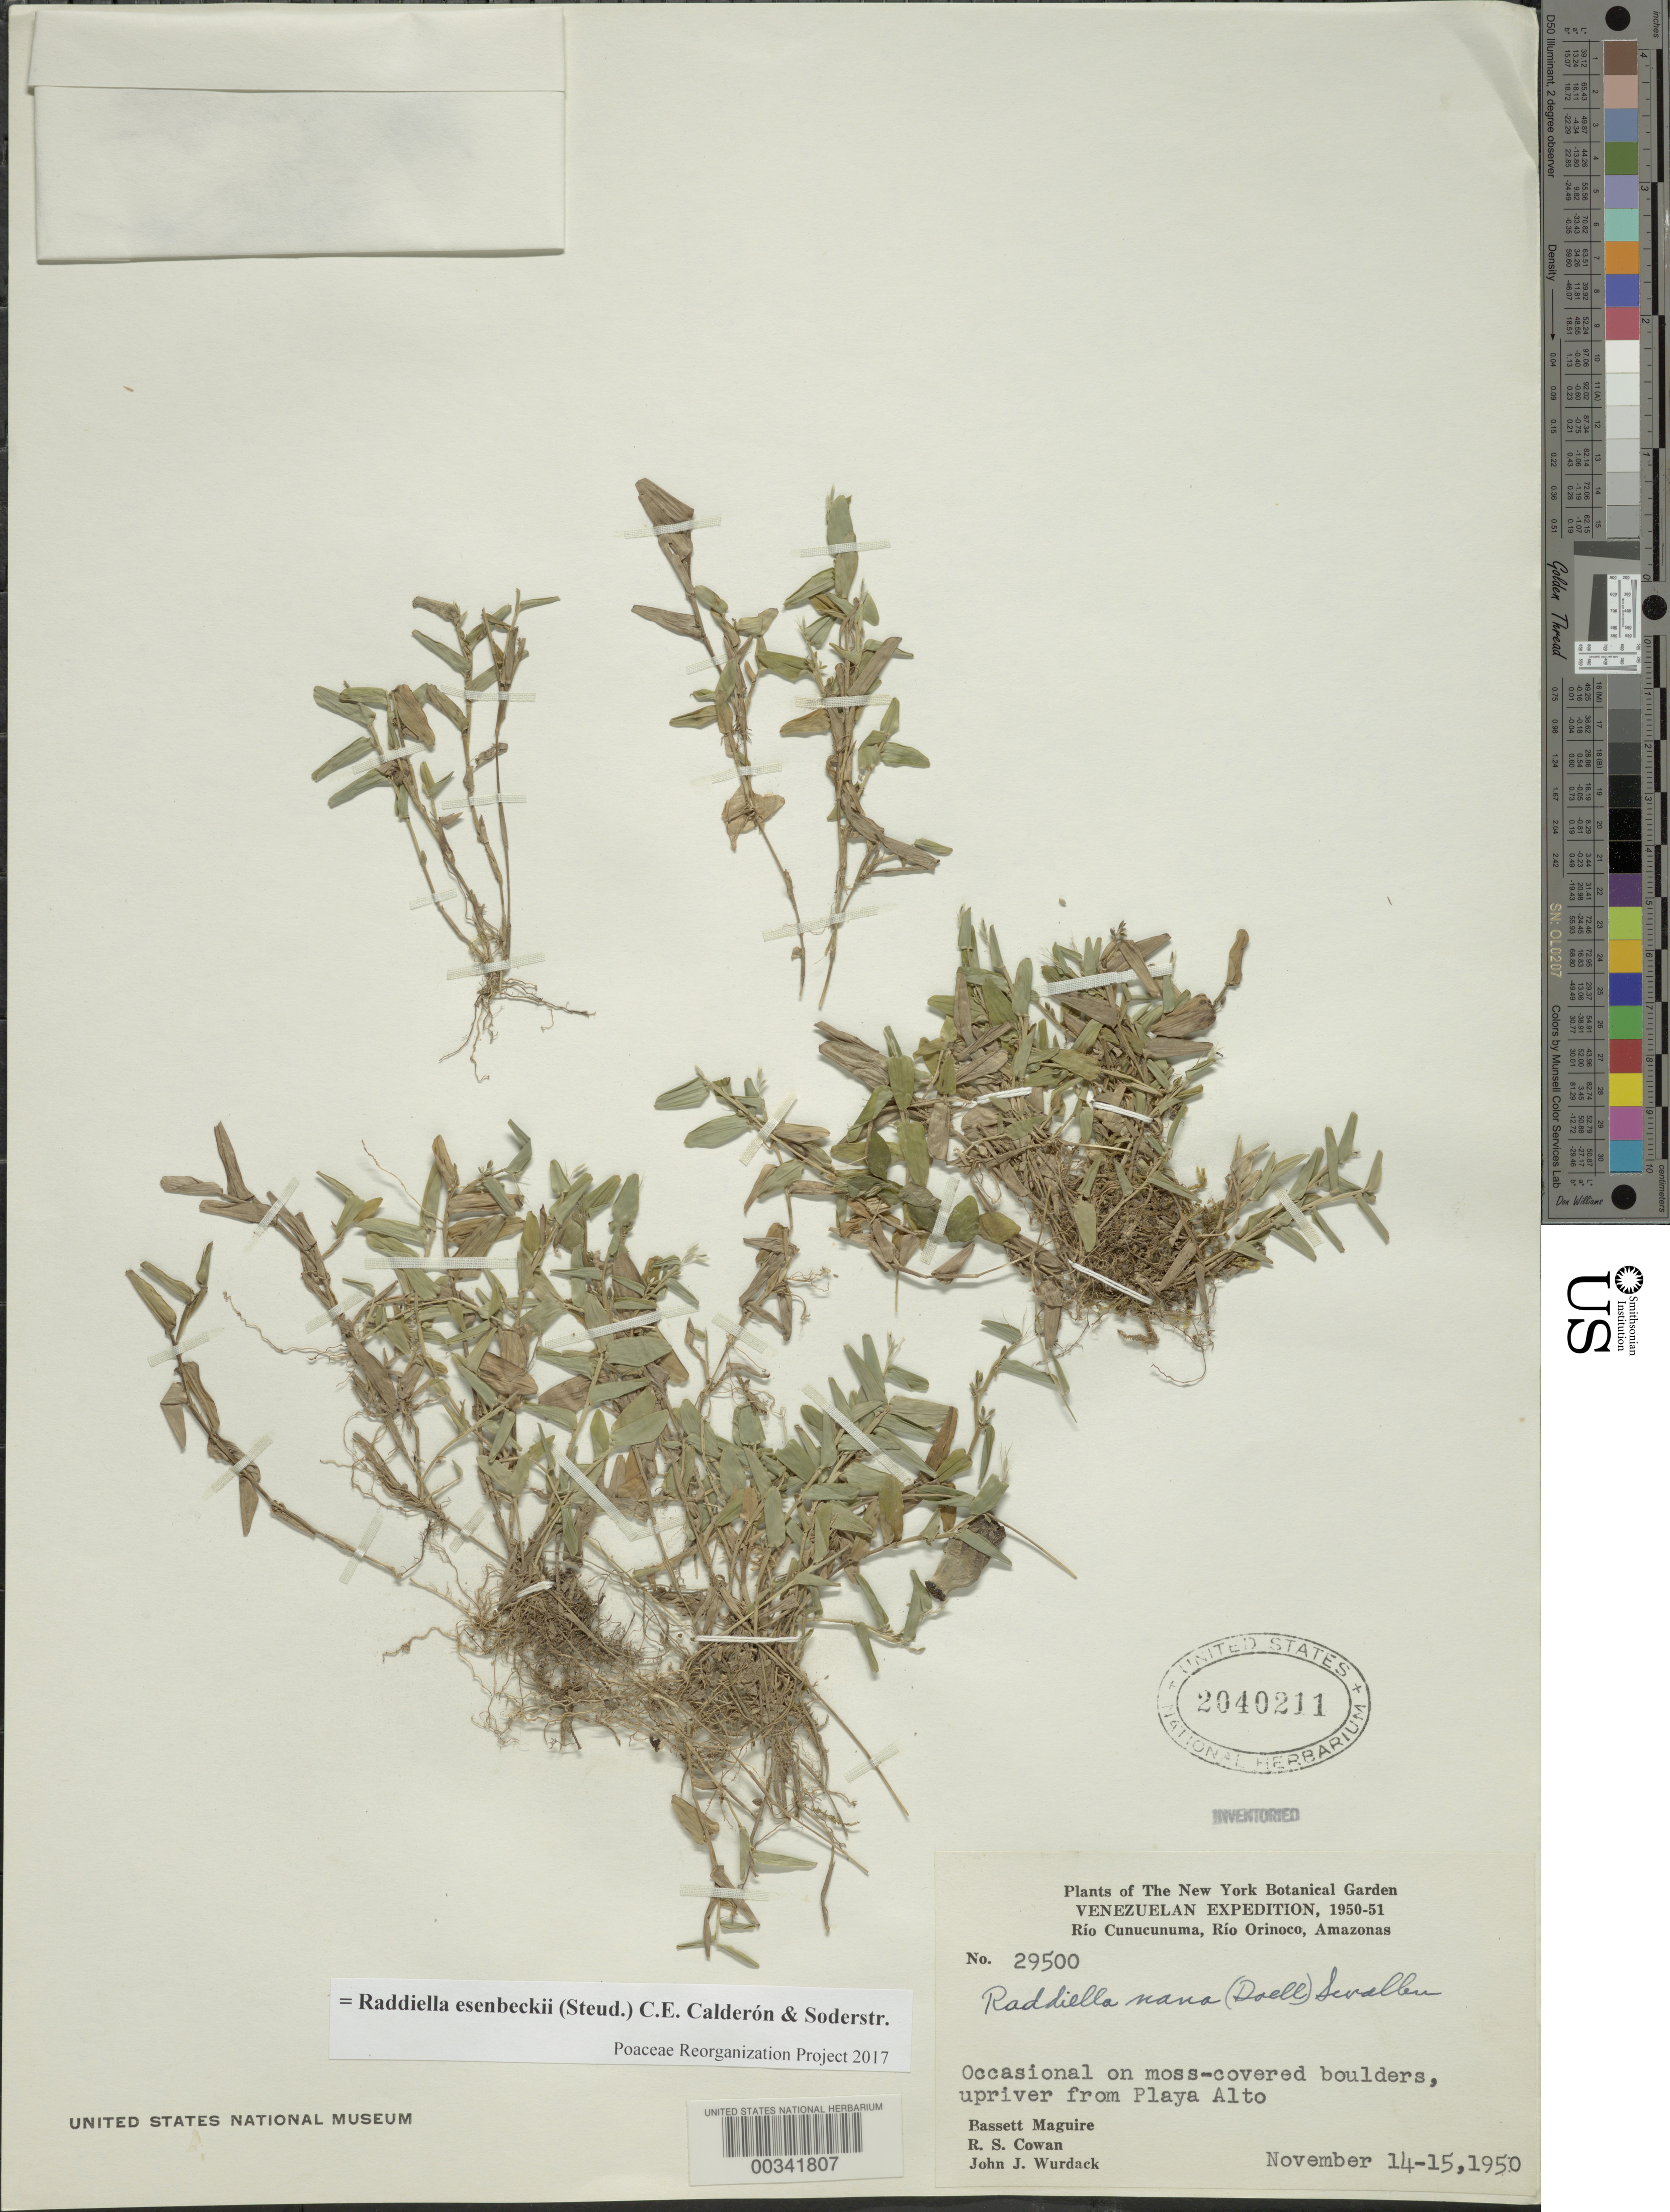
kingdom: Plantae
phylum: Tracheophyta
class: Liliopsida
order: Poales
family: Poaceae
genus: Raddiella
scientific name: Raddiella esenbeckii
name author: (Steud.) C. E. Calderón & Soderstr.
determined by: Poaceae Reorganization Project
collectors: B. Maguire, R. S. Cowan & J. J. Wurdack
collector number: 29500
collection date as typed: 14 Nov 1950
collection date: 1950-11-14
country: Venezuela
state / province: Amazonas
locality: Upriver from playa alto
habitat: On moss-covered boulders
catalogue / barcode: US 2040211